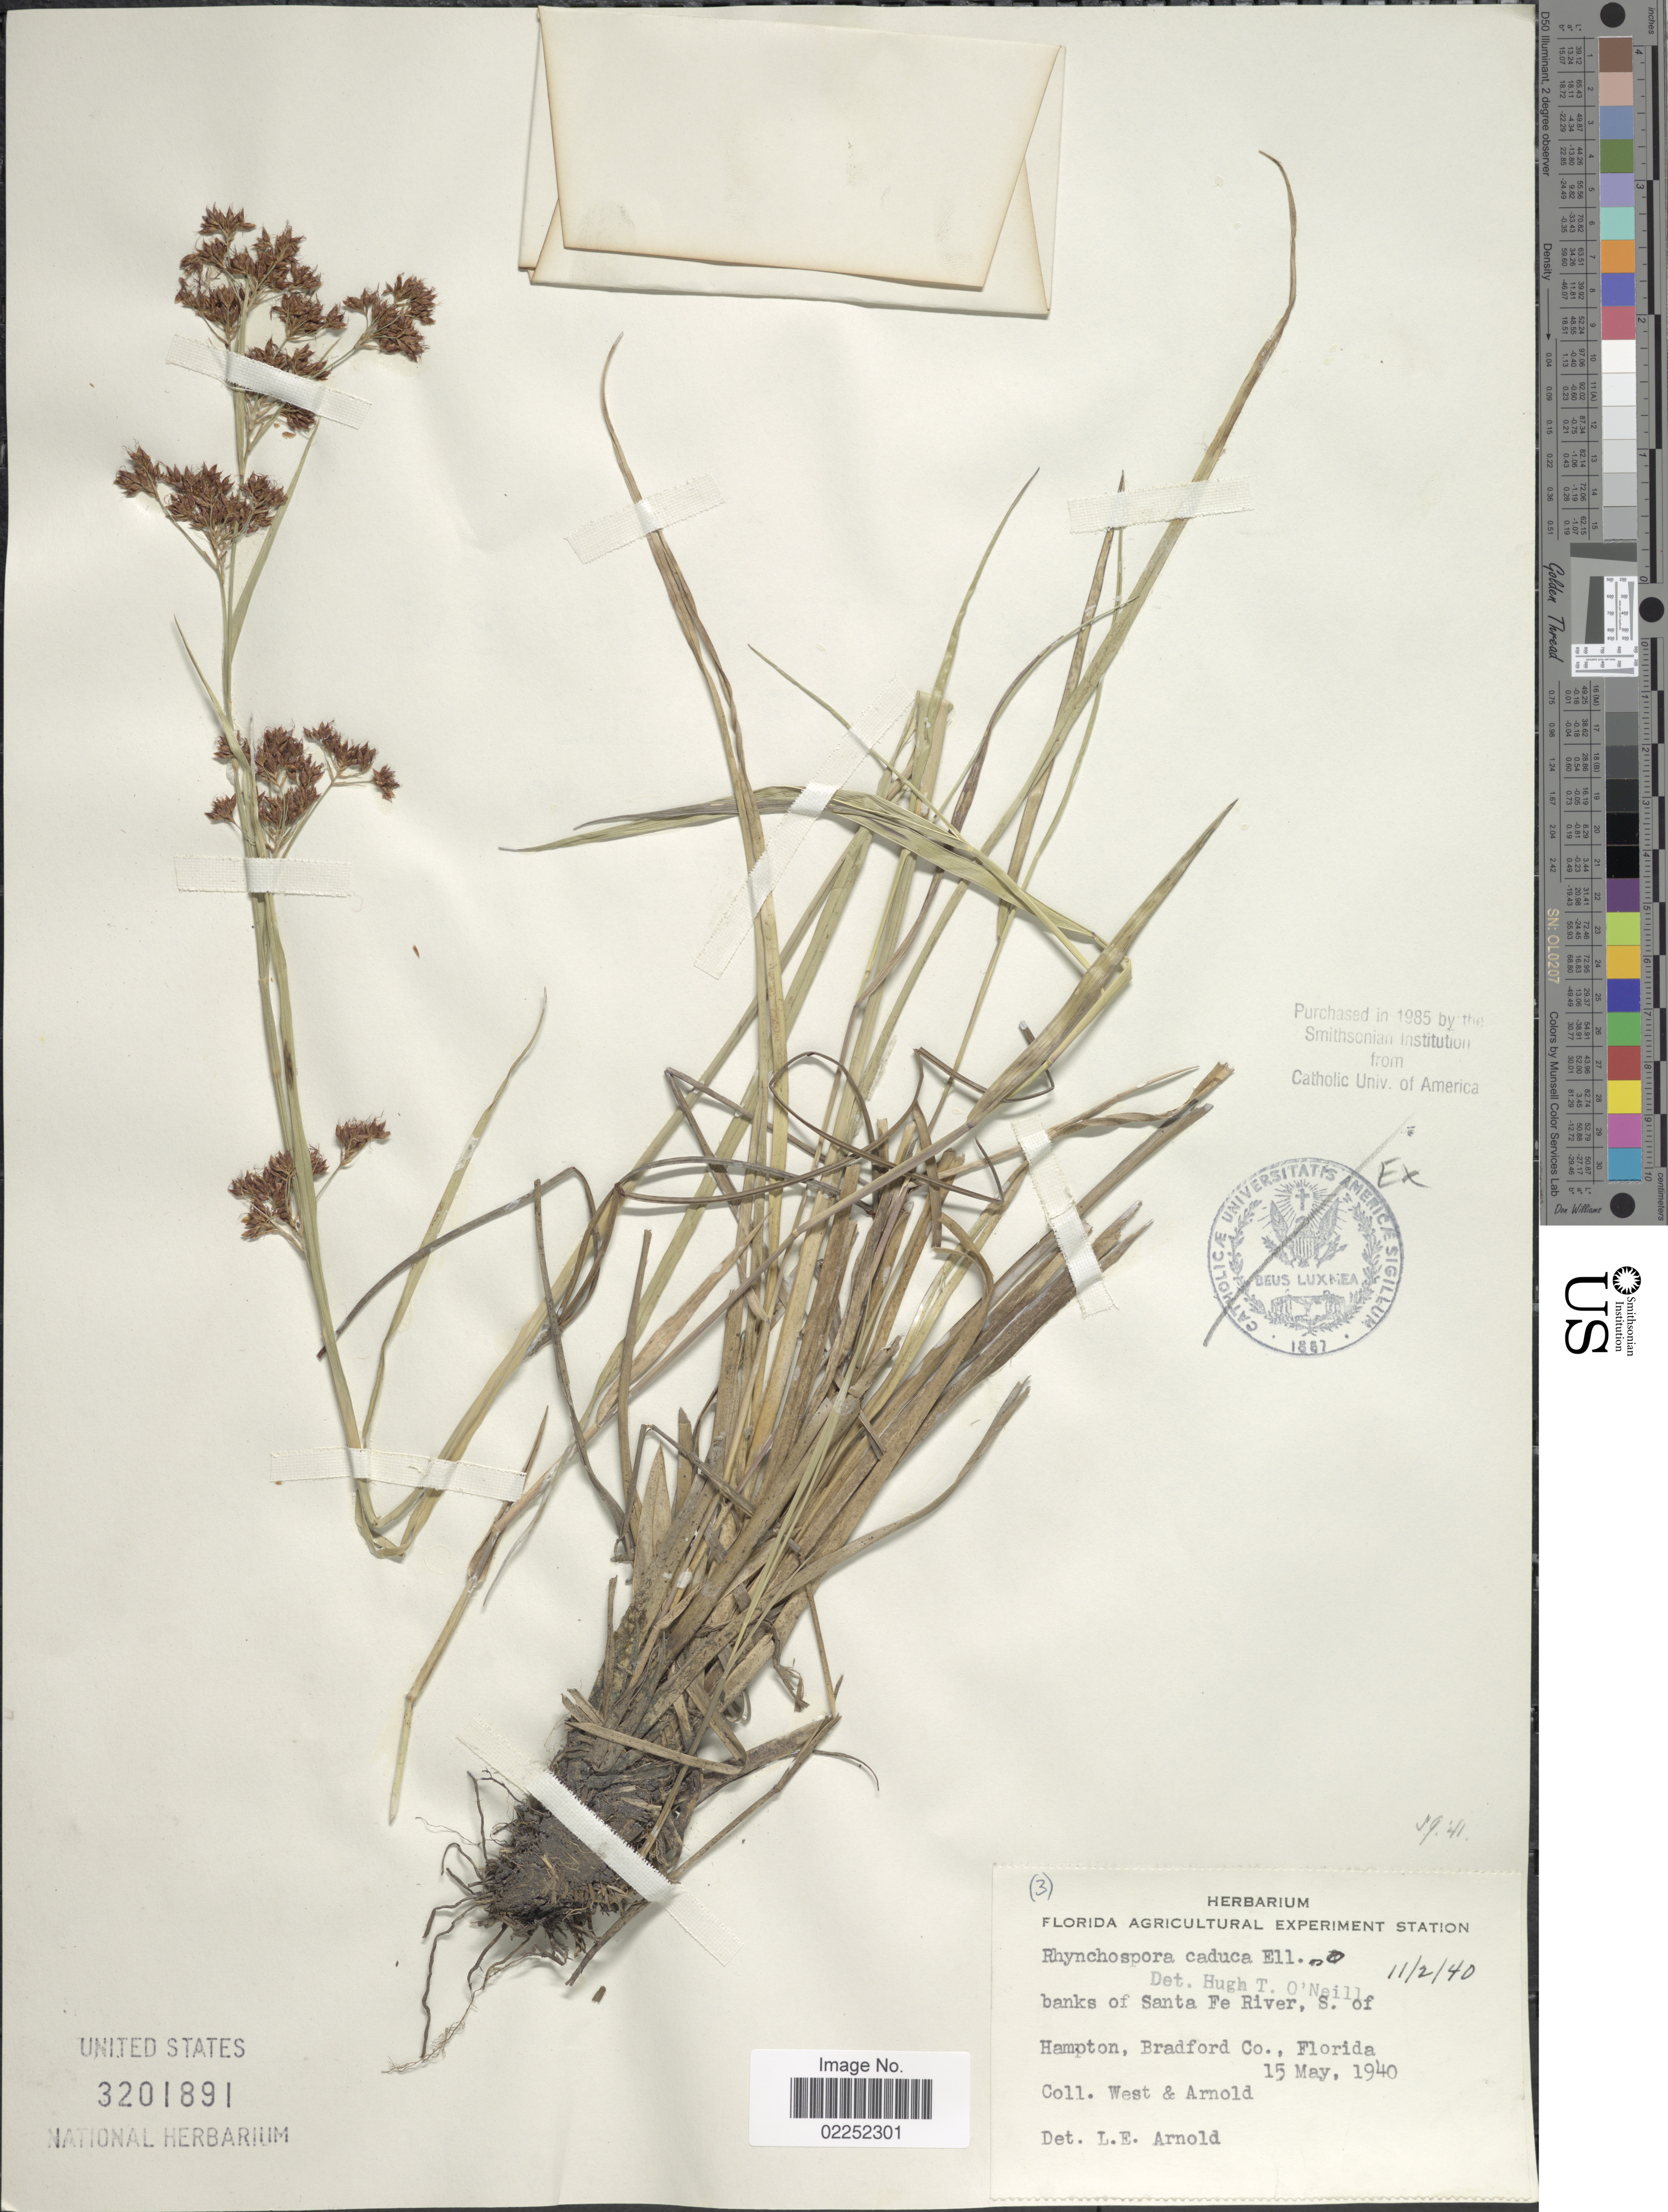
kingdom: Plantae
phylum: Tracheophyta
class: Liliopsida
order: Poales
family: Cyperaceae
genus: Rhynchospora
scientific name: Rhynchospora caduca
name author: Elliott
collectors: -. West & -. Arnold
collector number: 3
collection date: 1940-05-15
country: United States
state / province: Florida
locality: Banks of Santa Fe River, S. of Hampton, Bradford Co.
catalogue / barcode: US 3201891